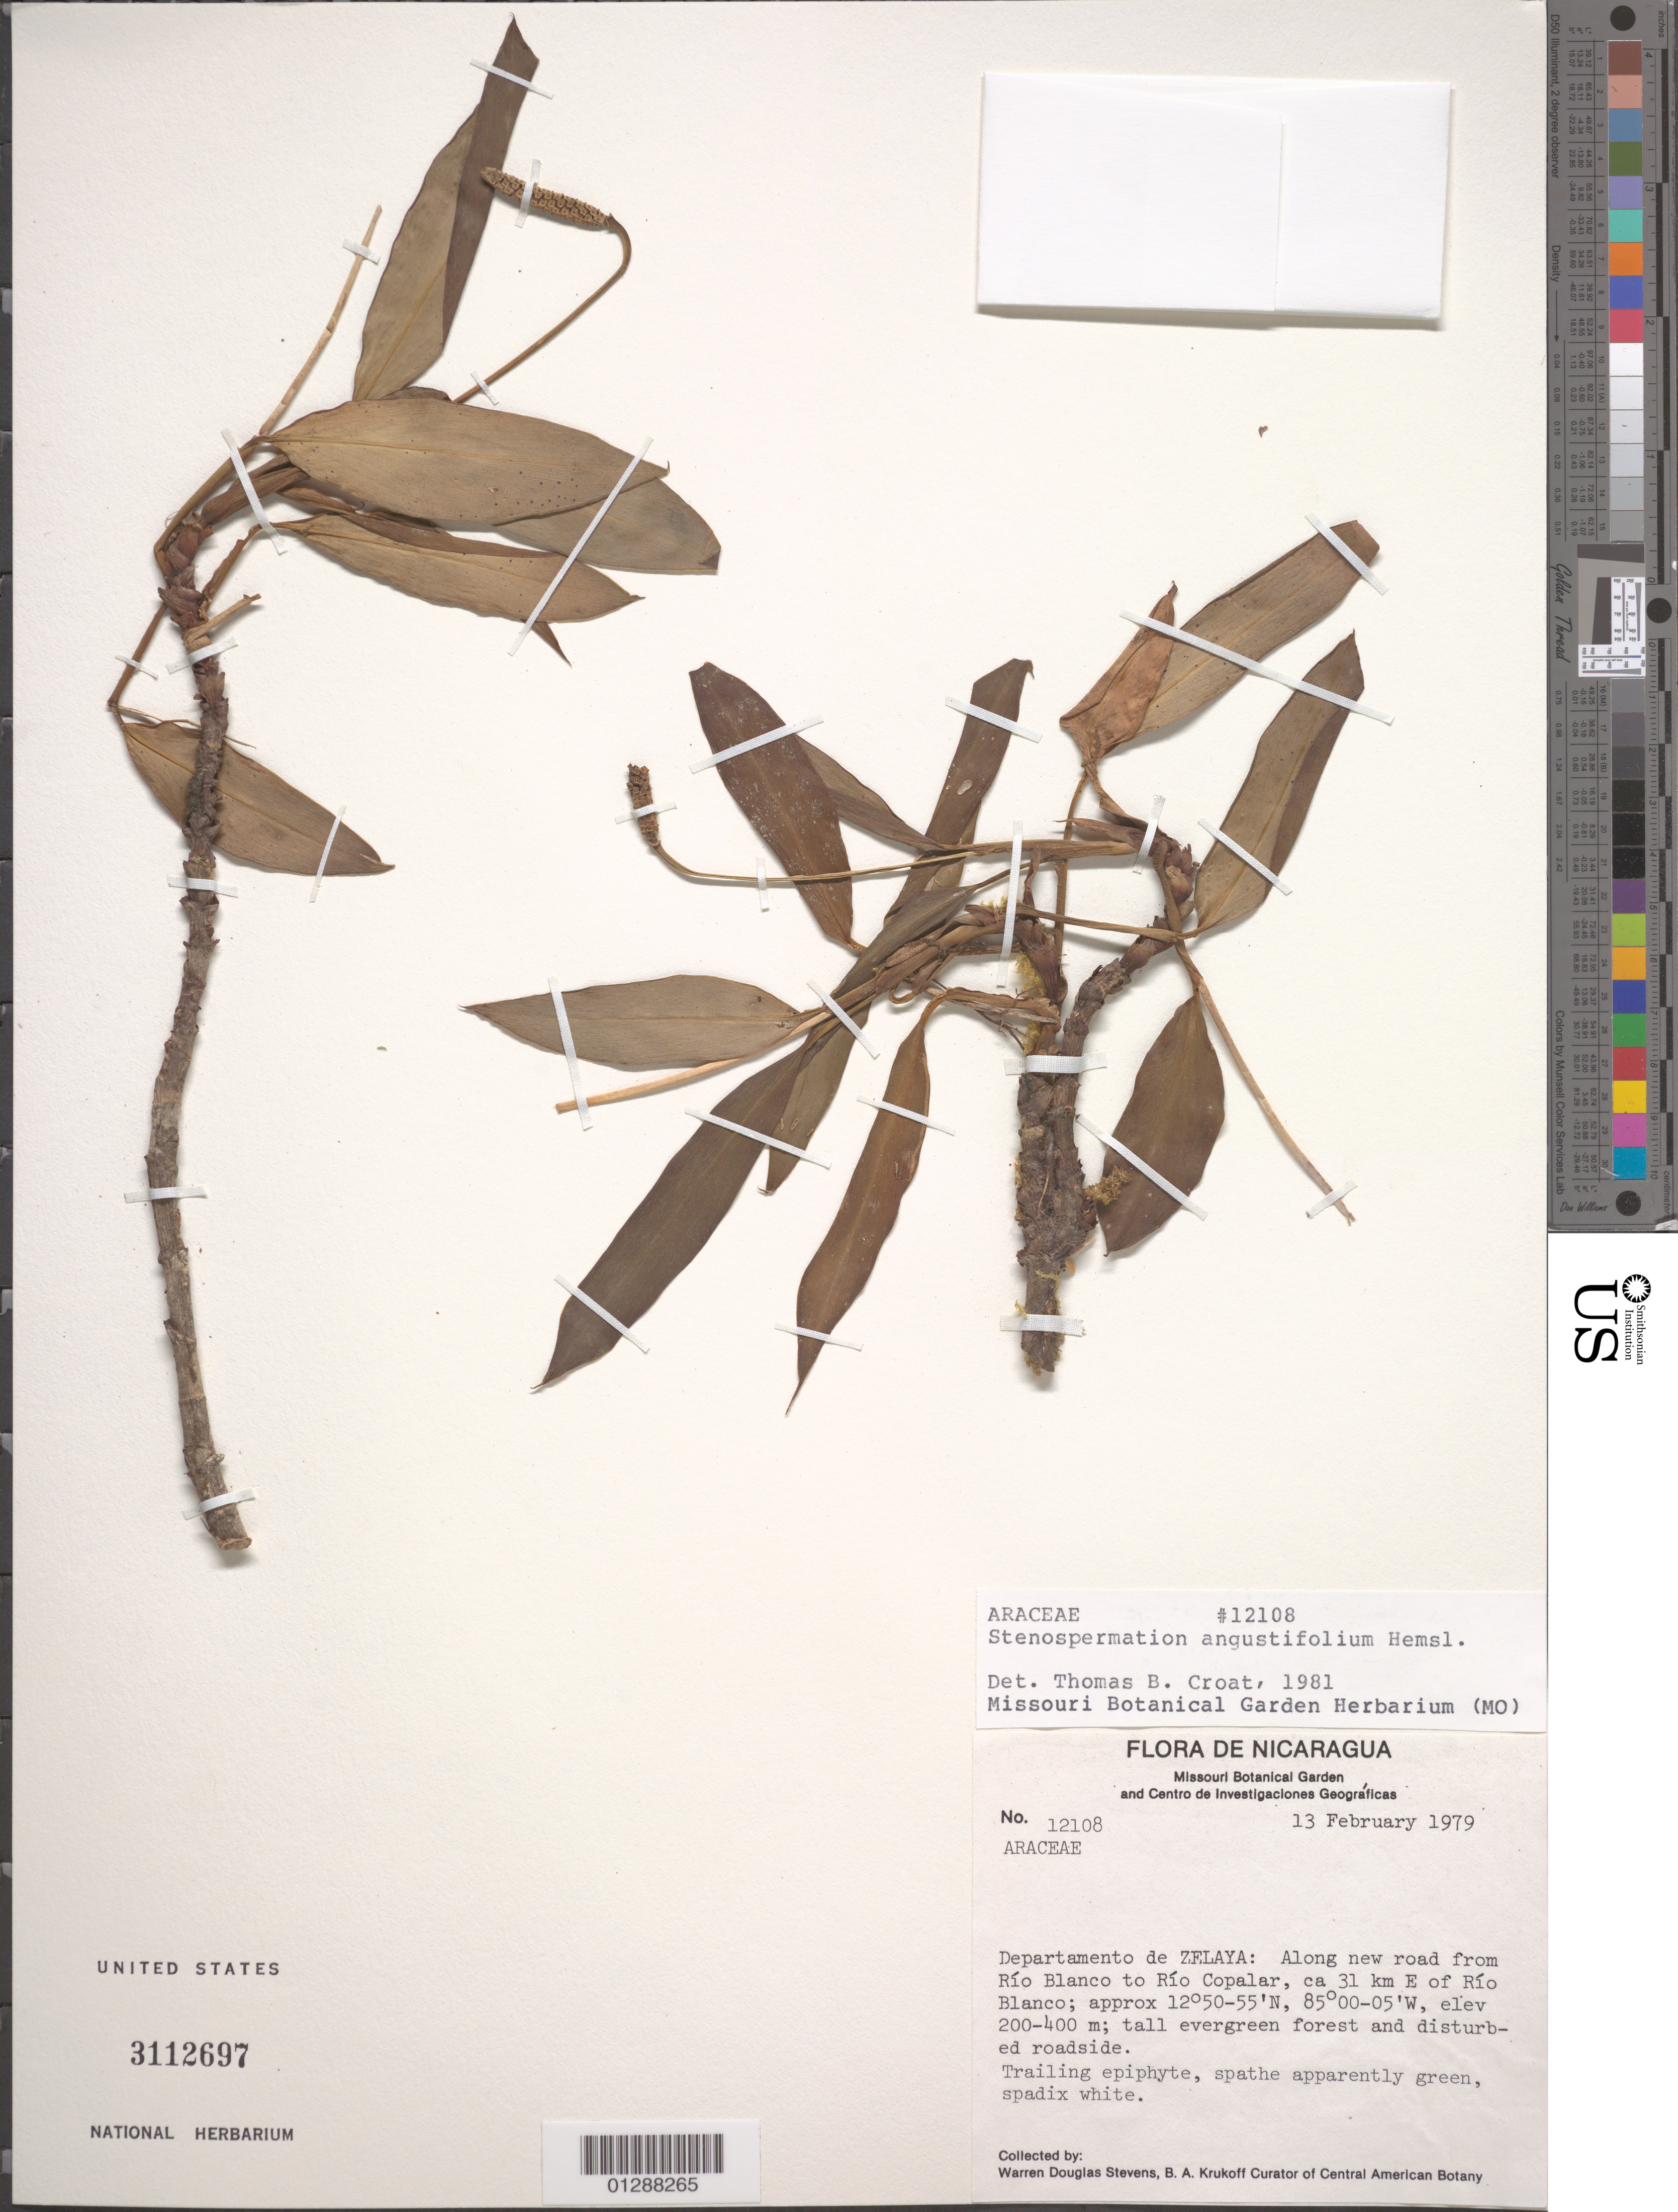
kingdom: Plantae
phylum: Tracheophyta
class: Liliopsida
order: Alismatales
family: Araceae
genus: Stenospermation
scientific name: Stenospermation angustifolium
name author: Hemsl.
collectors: W. D. Stevens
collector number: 12108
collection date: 1979-02-13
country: Nicaragua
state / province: Matagalpa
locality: Departamento de Zelaya: Along new road from Río Blanco to Río Copalar, ca 31 km E of Río Blanco.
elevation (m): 200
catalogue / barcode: US 3112697